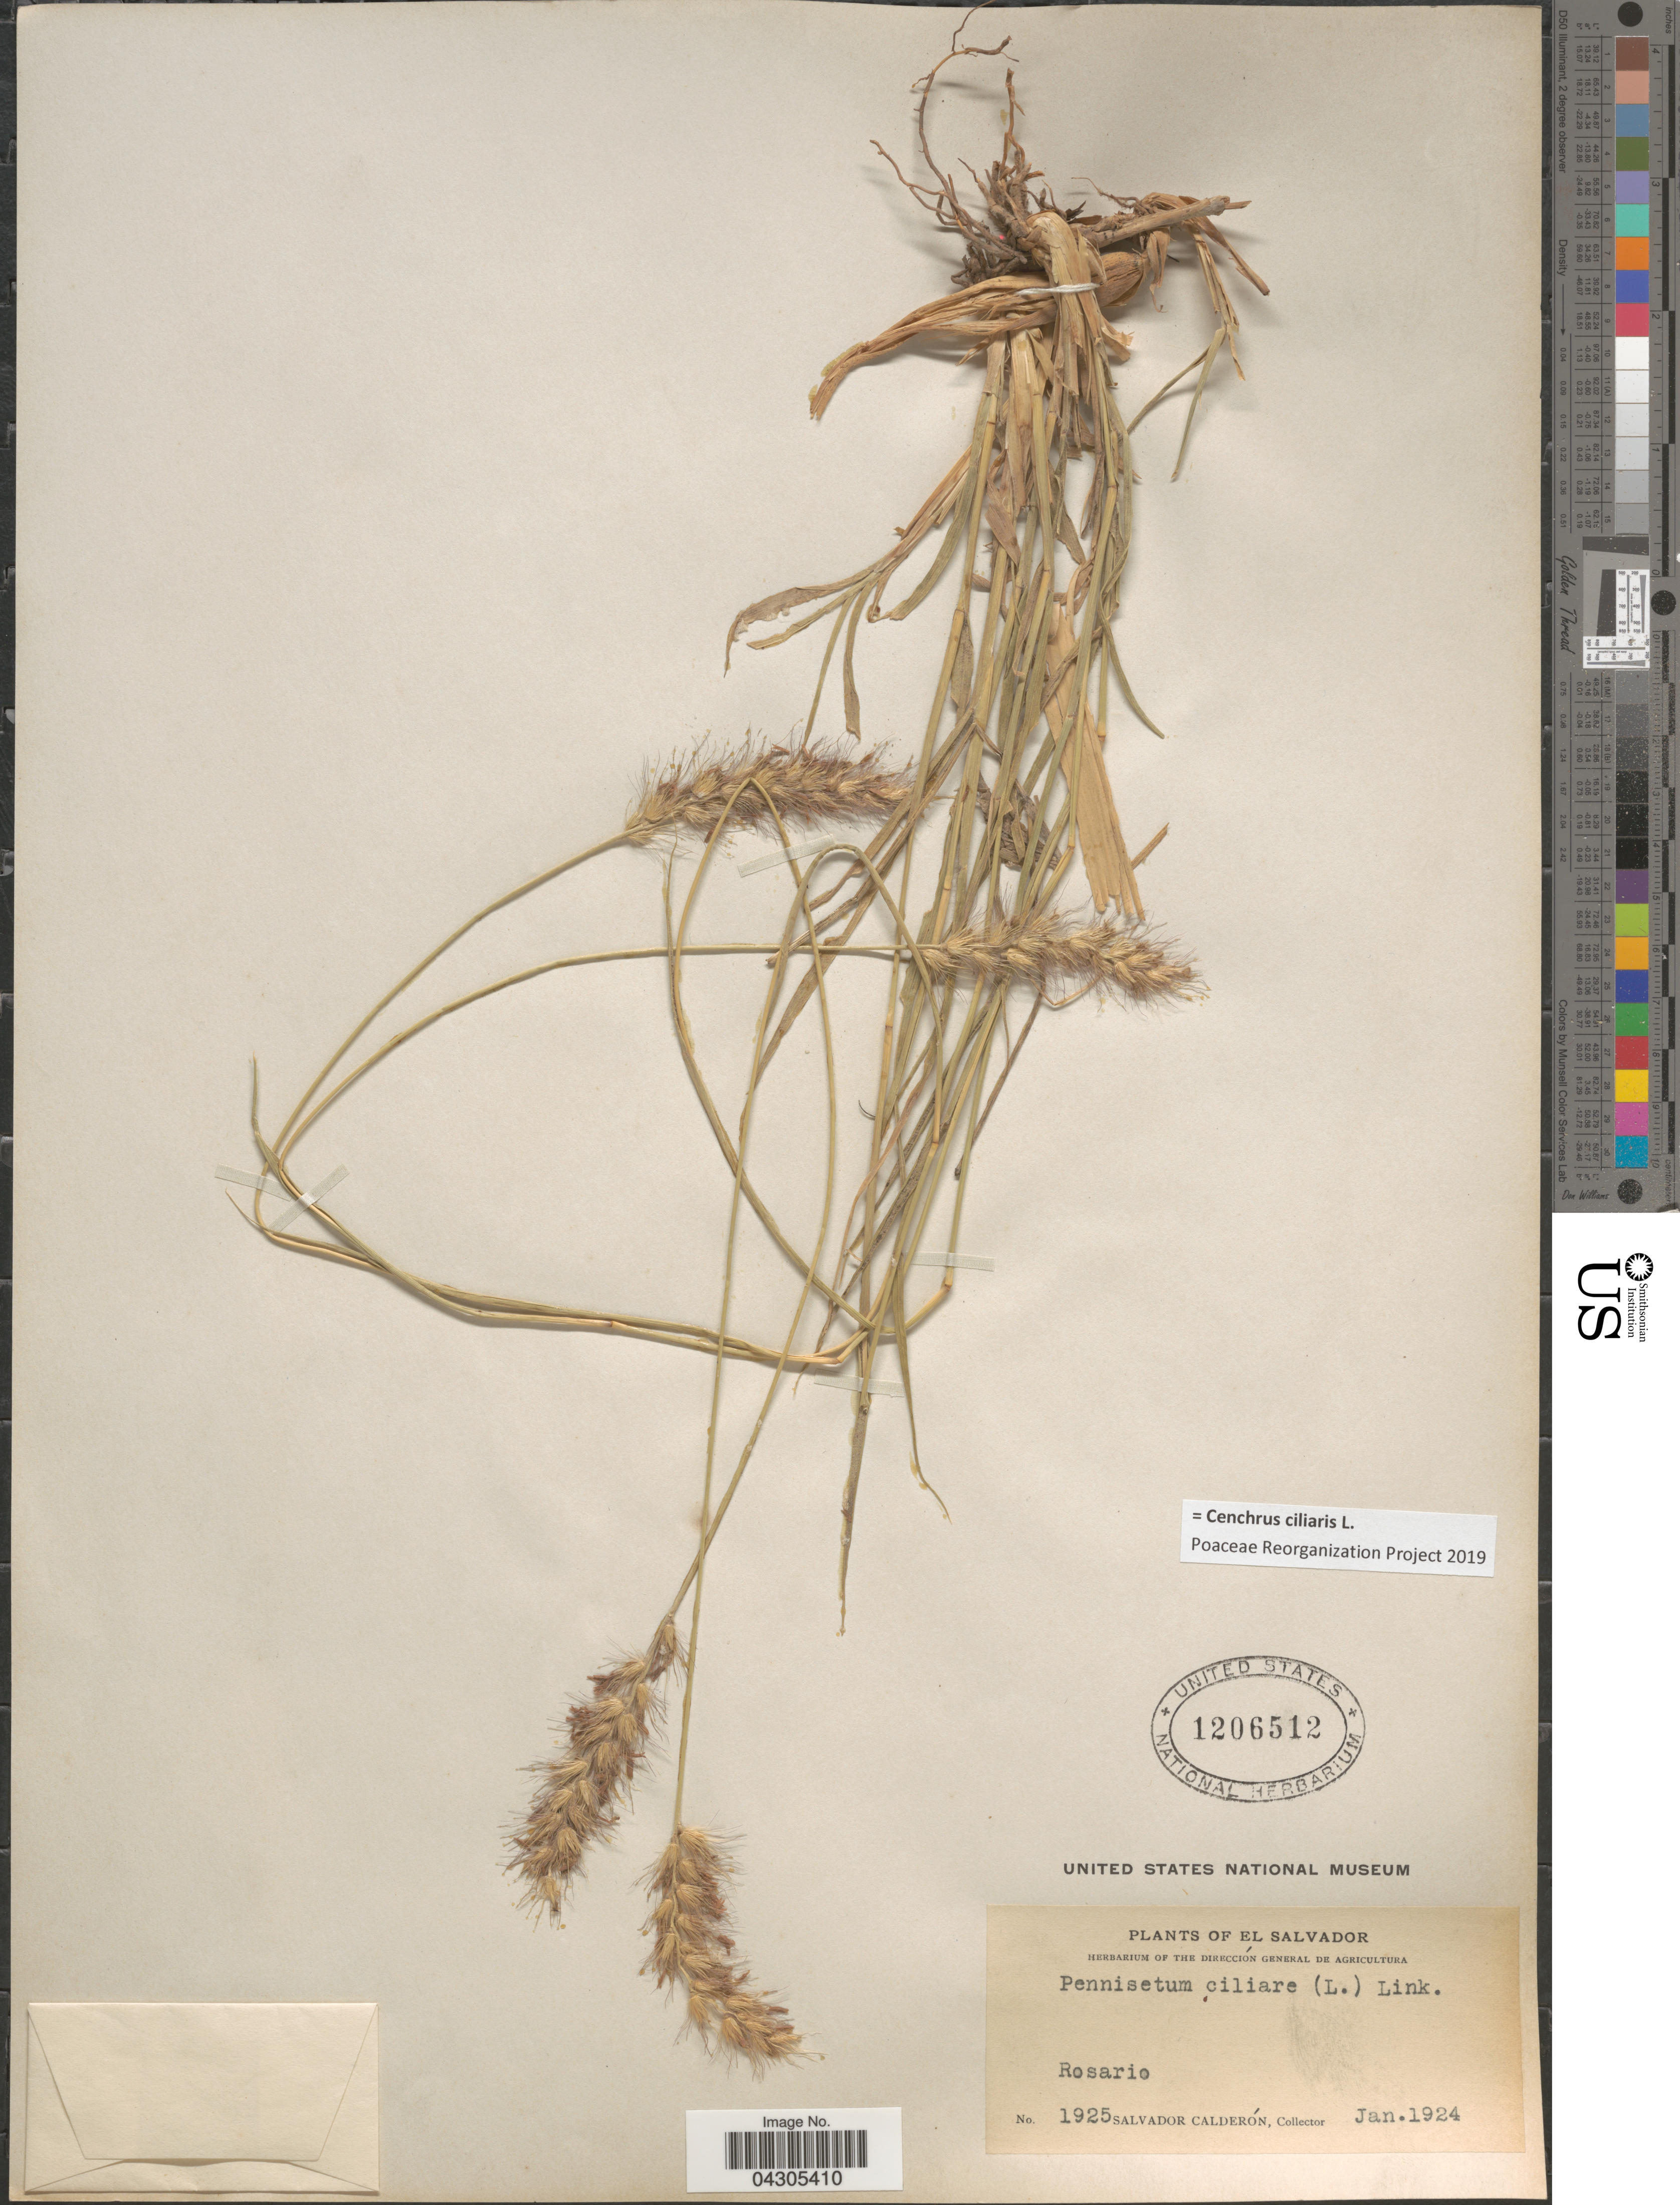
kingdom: Plantae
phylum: Tracheophyta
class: Liliopsida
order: Poales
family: Poaceae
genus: Cenchrus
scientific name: Cenchrus ciliaris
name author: L.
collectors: S. Calderón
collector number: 1925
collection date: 1924-01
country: El Salvador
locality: Rosario.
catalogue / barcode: US 1206512